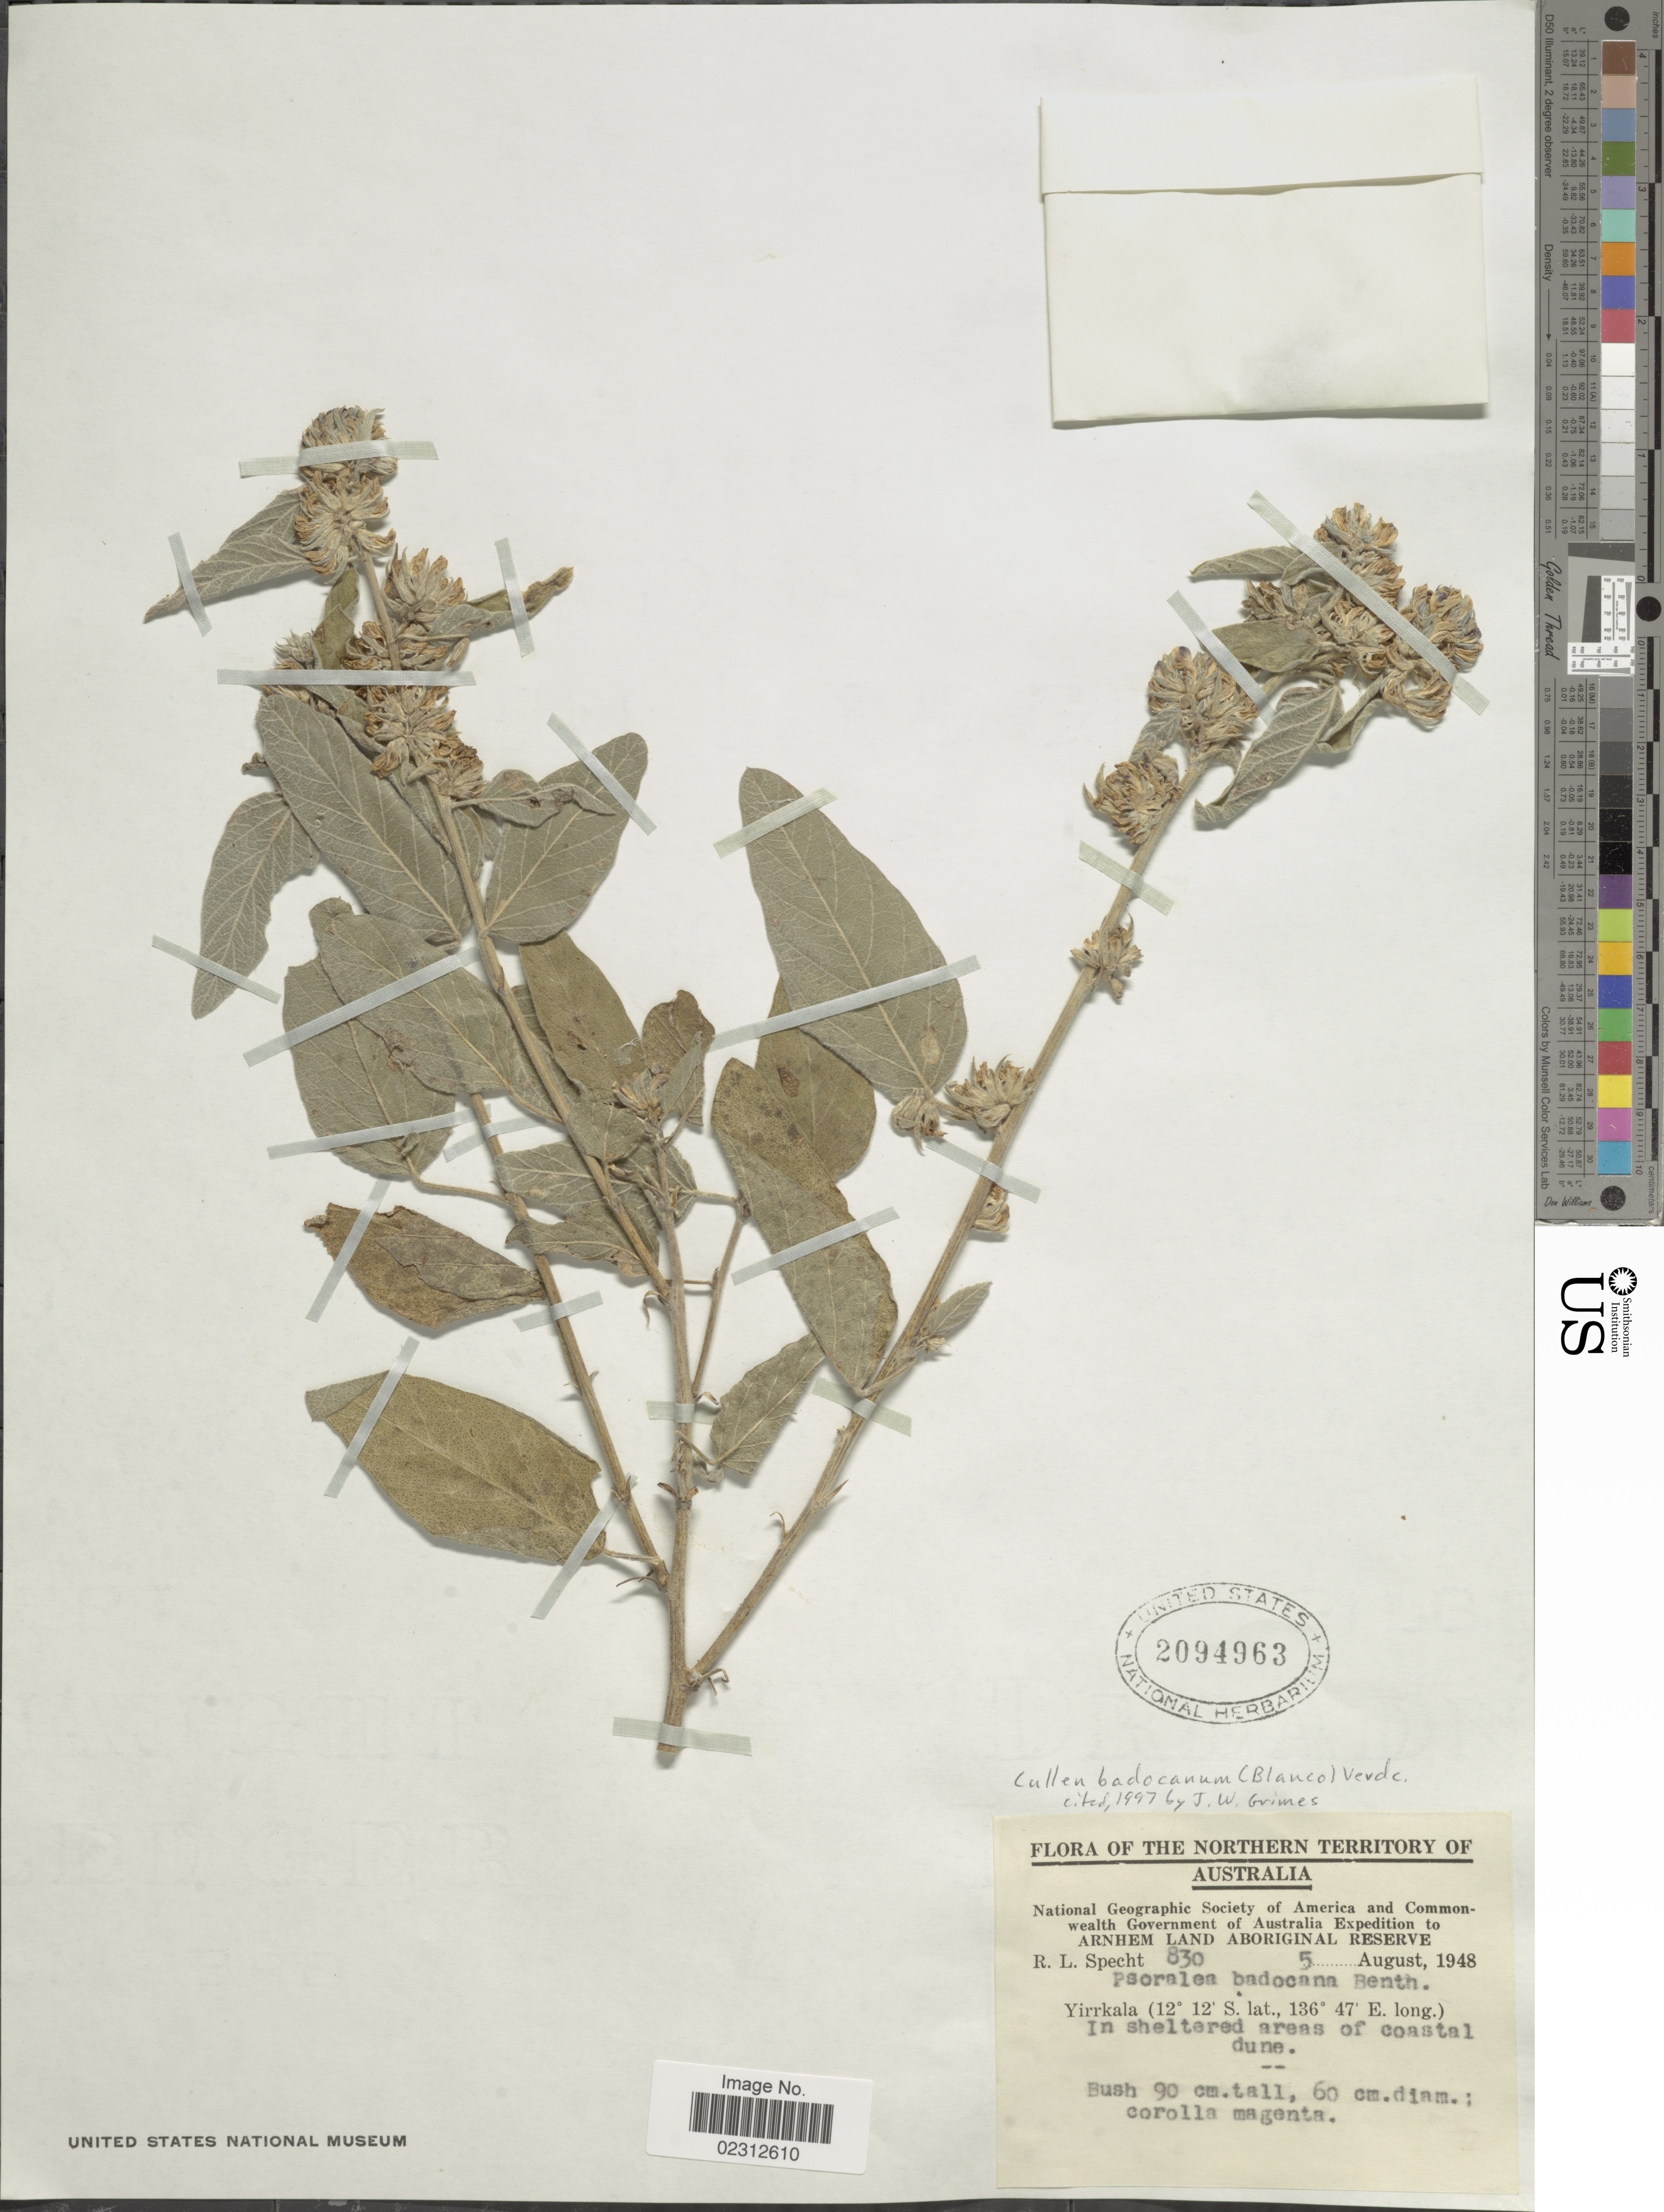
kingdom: Plantae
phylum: Tracheophyta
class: Magnoliopsida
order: Fabales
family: Fabaceae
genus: Cullen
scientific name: Cullen badocanum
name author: (Blanco) Verdc.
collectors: R. L. Specht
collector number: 830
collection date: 1948-08-05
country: Australia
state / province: Northern Territory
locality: Yirrkala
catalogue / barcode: US 2094963